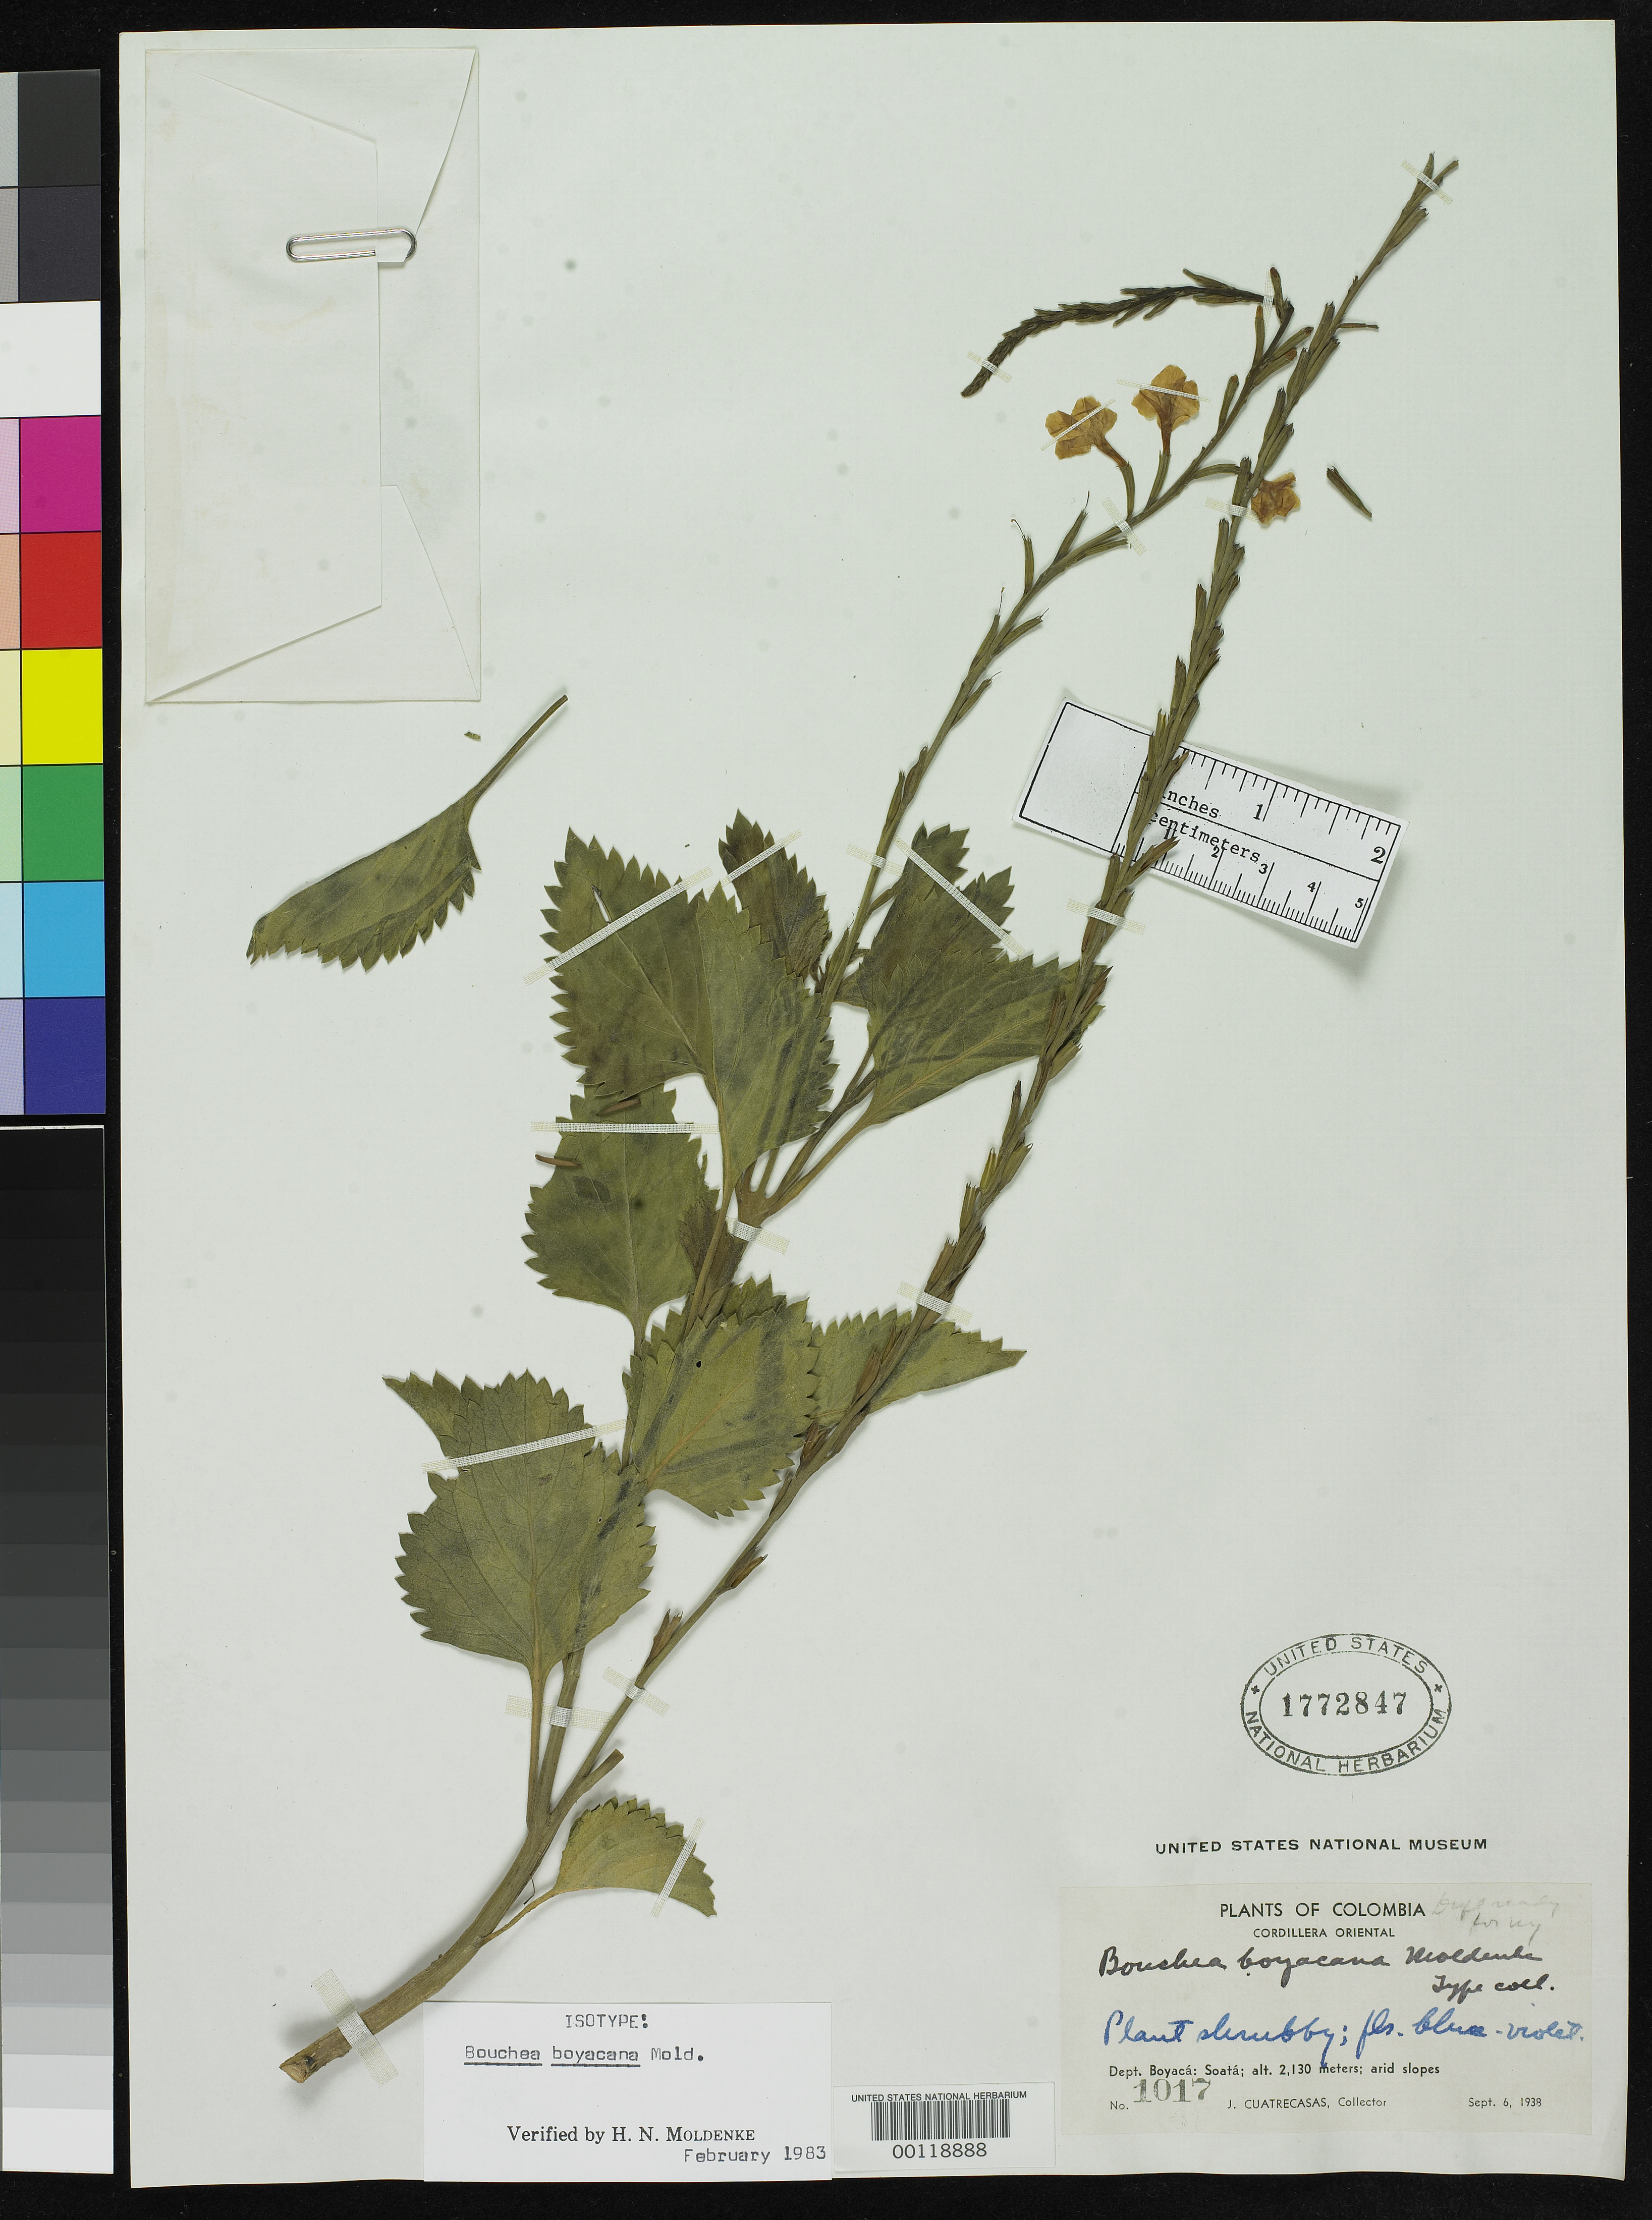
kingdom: Plantae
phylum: Tracheophyta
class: Magnoliopsida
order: Lamiales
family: Verbenaceae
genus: Bouchea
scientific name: Bouchea boyacana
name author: Moldenke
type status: Isotype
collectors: J. Cuatrecasas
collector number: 1017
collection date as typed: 06 Sep 1938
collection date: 1938-09-06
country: Colombia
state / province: Boyacá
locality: Cordillera Oriental, Soata.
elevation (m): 2130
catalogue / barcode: US 1772847